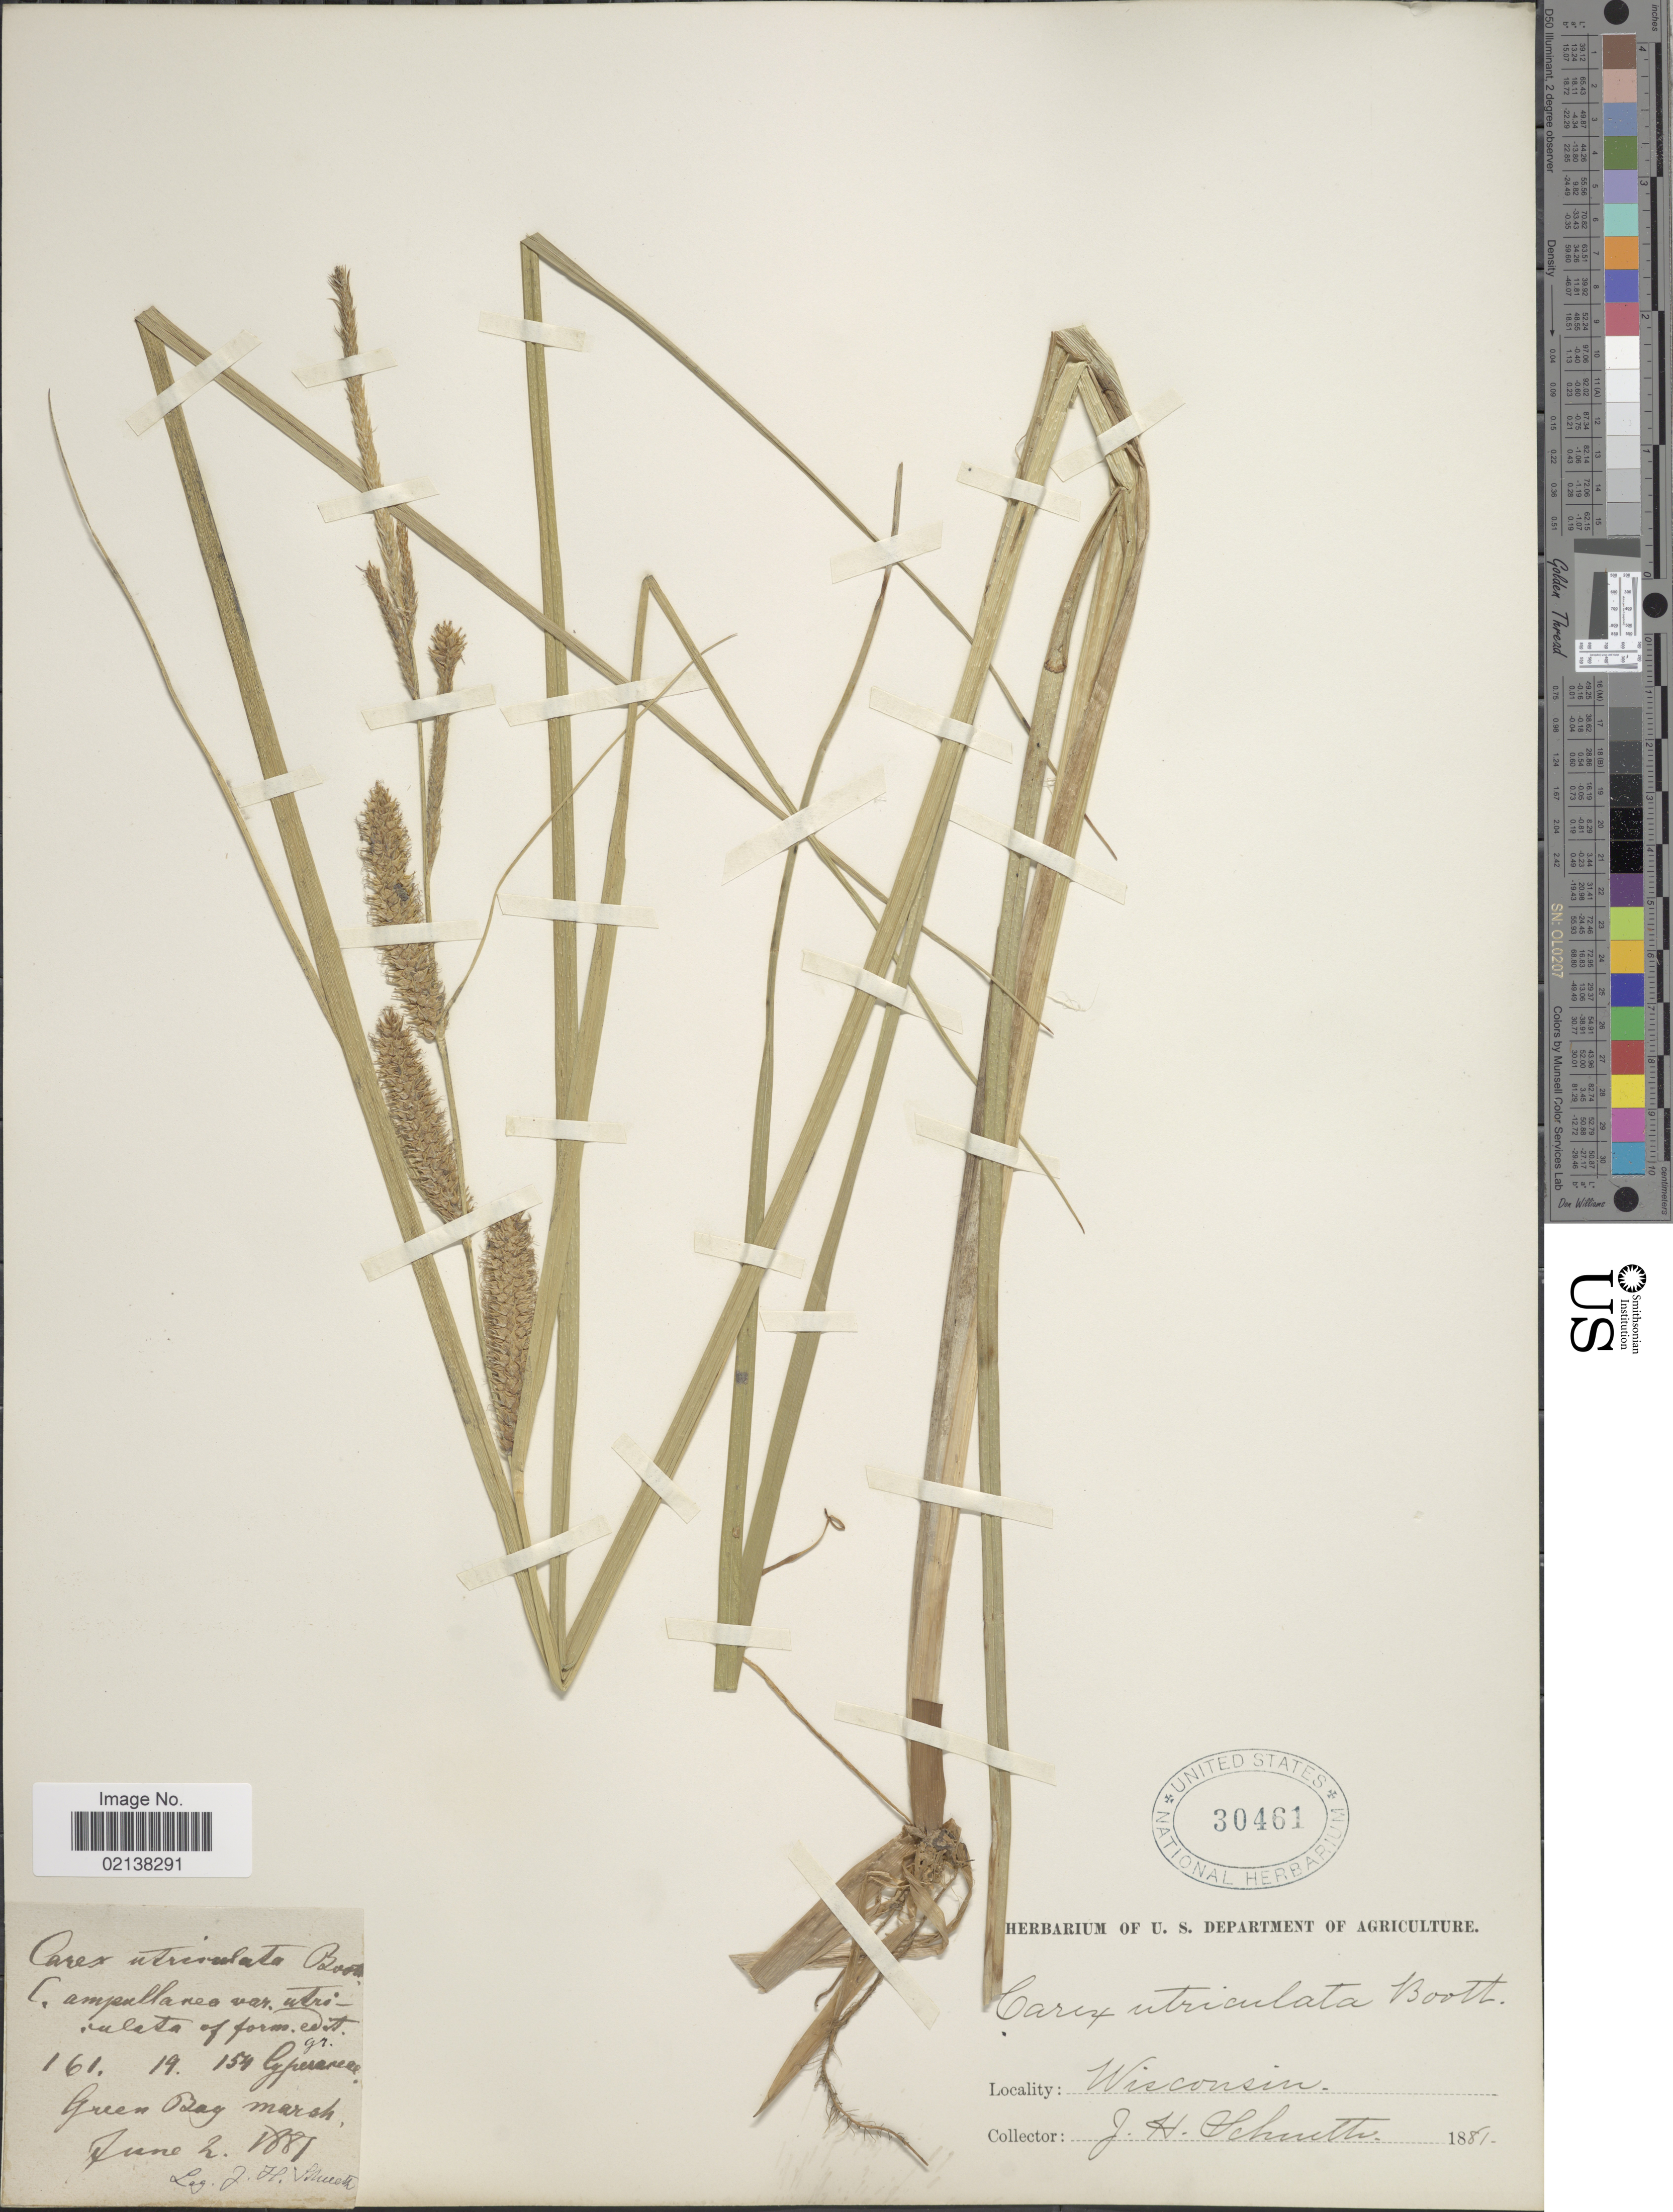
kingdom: Plantae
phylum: Tracheophyta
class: Liliopsida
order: Poales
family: Cyperaceae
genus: Carex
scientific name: Carex utriculata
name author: Boott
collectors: J. H. Schuette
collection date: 1881-06-02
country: United States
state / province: Wisconsin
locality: Green Bay marsh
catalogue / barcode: US 30461